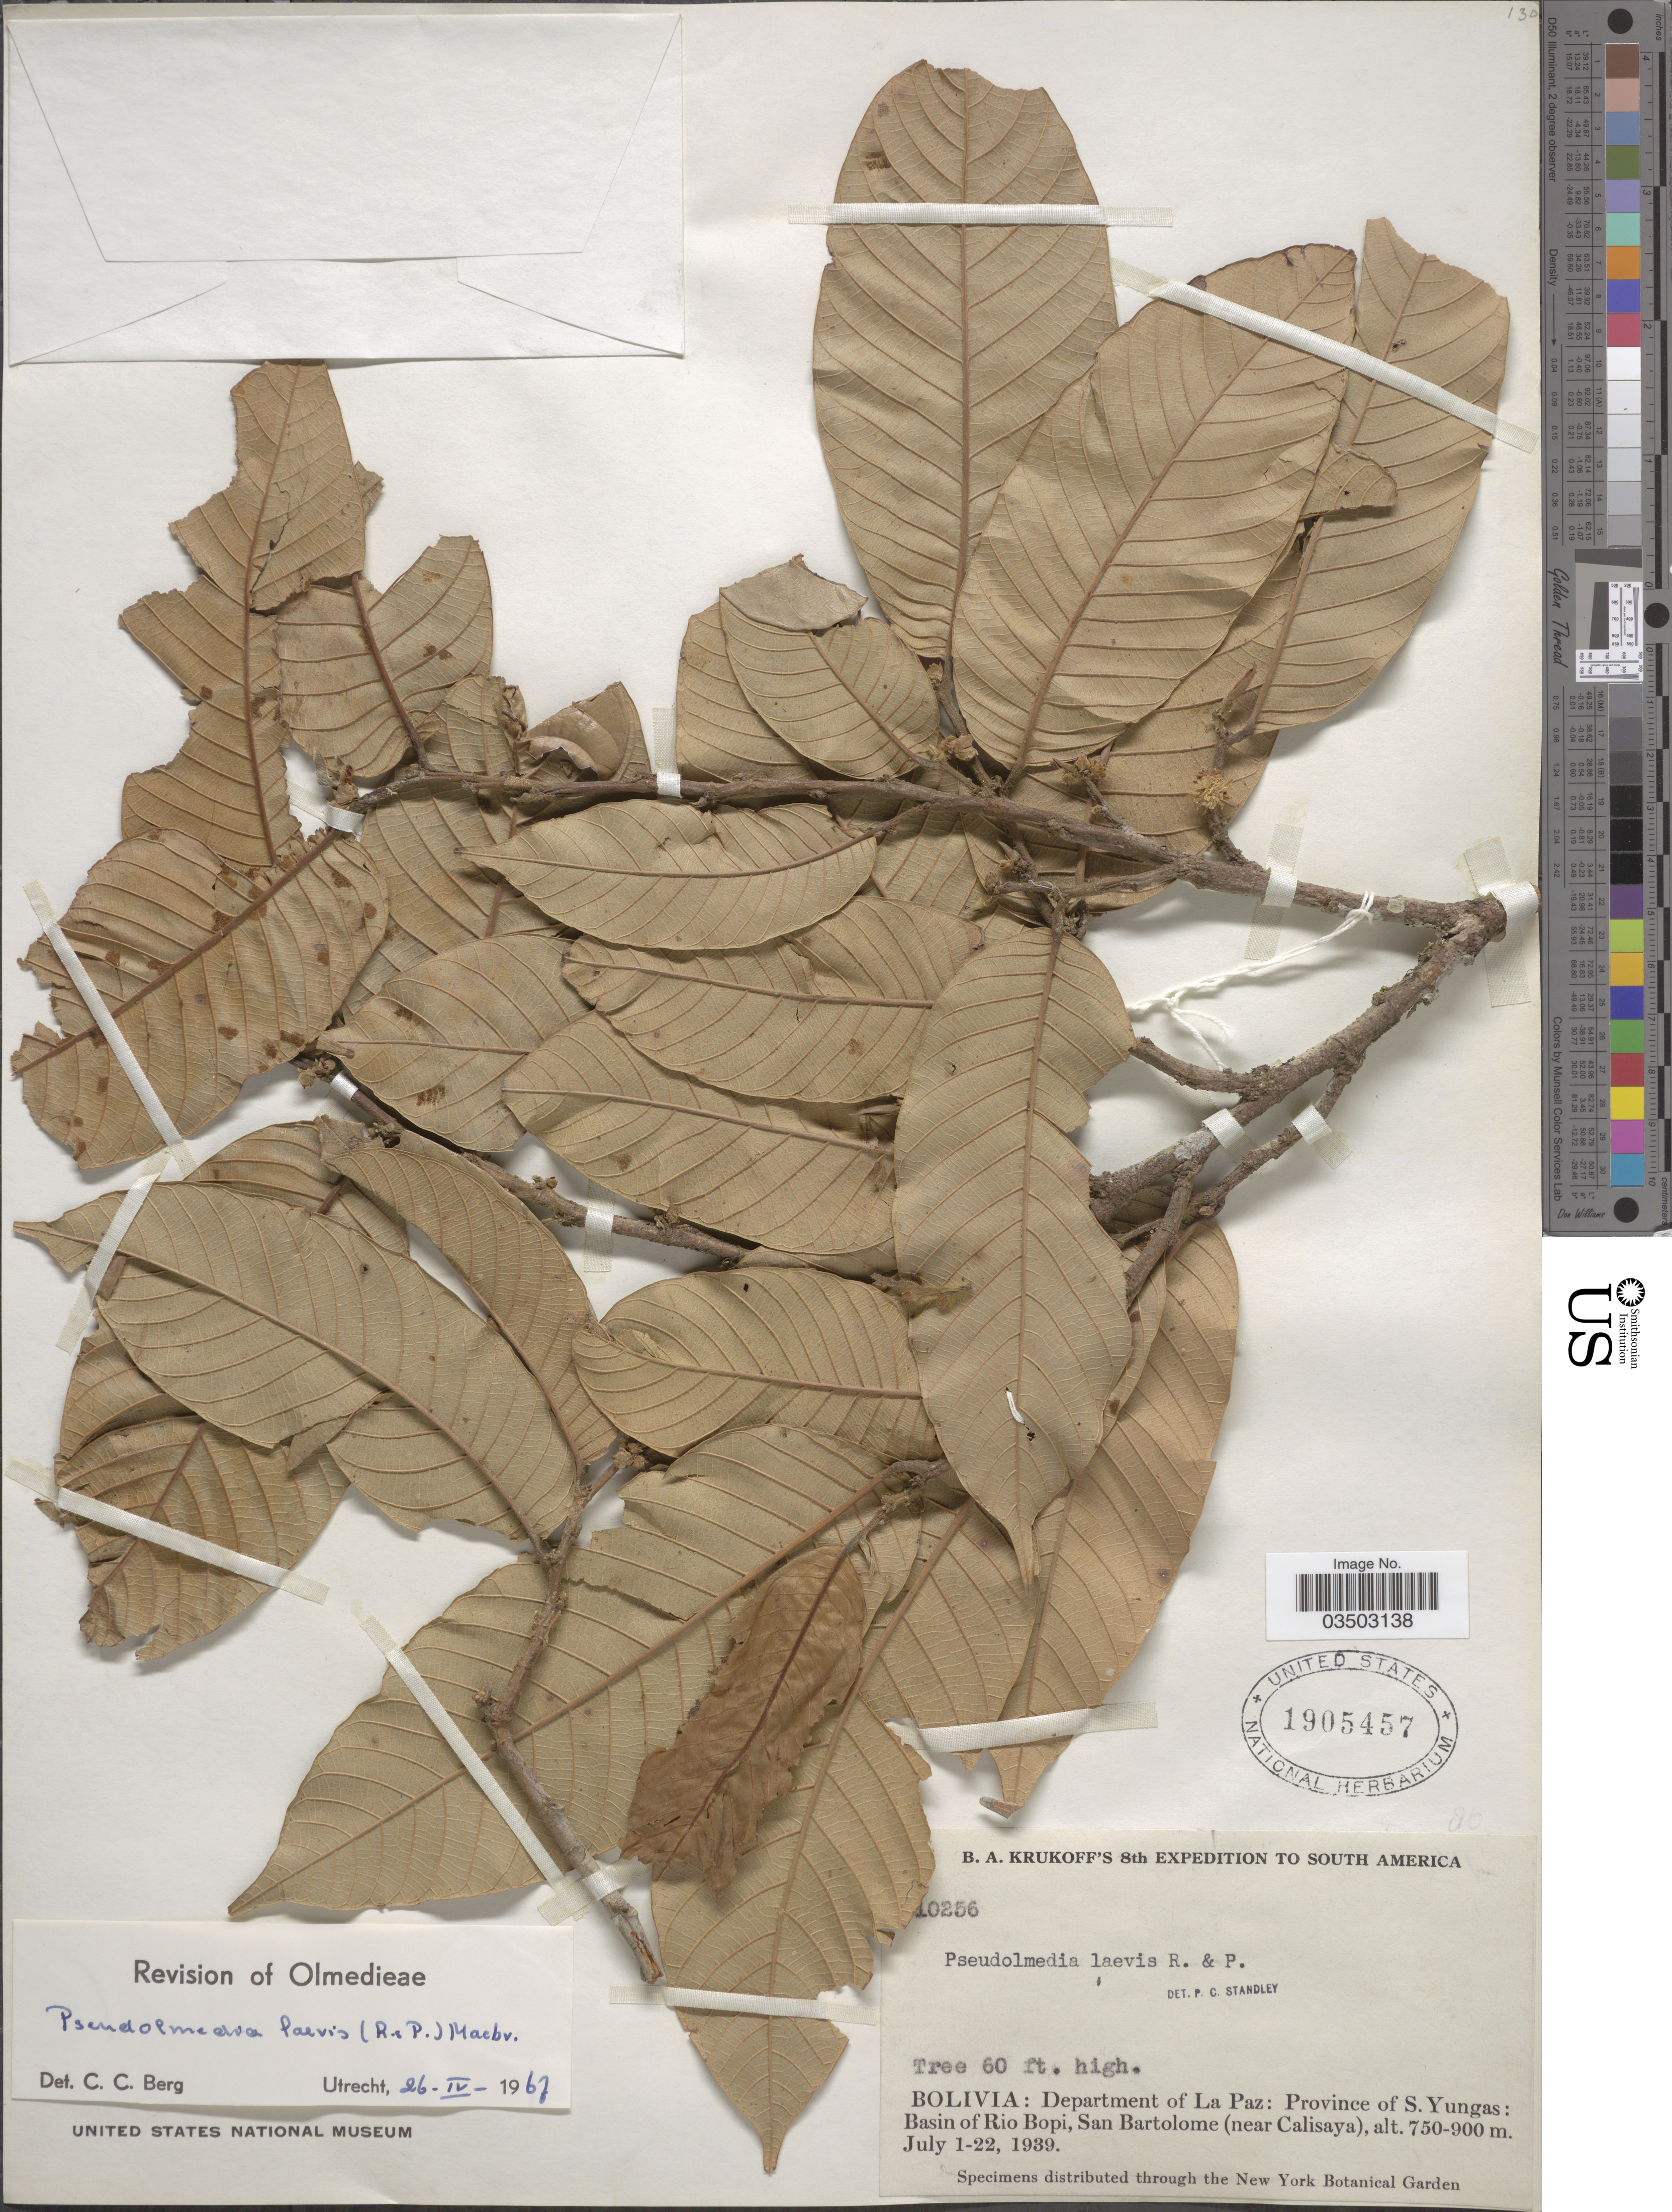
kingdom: Plantae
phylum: Tracheophyta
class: Magnoliopsida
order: Rosales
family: Moraceae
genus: Pseudolmedia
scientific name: Pseudolmedia laevis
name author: (Ruiz & Pav.) J.F. Macbr.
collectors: B. A. Krukoff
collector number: !0256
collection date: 1939-07-01/1939-07-22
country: Bolivia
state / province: La Paz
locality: Department of La Paz: Province of S. Yungas: Basin of Rio Bopi, San Bartolome (near Calisaya).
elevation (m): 750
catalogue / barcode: US 1905457